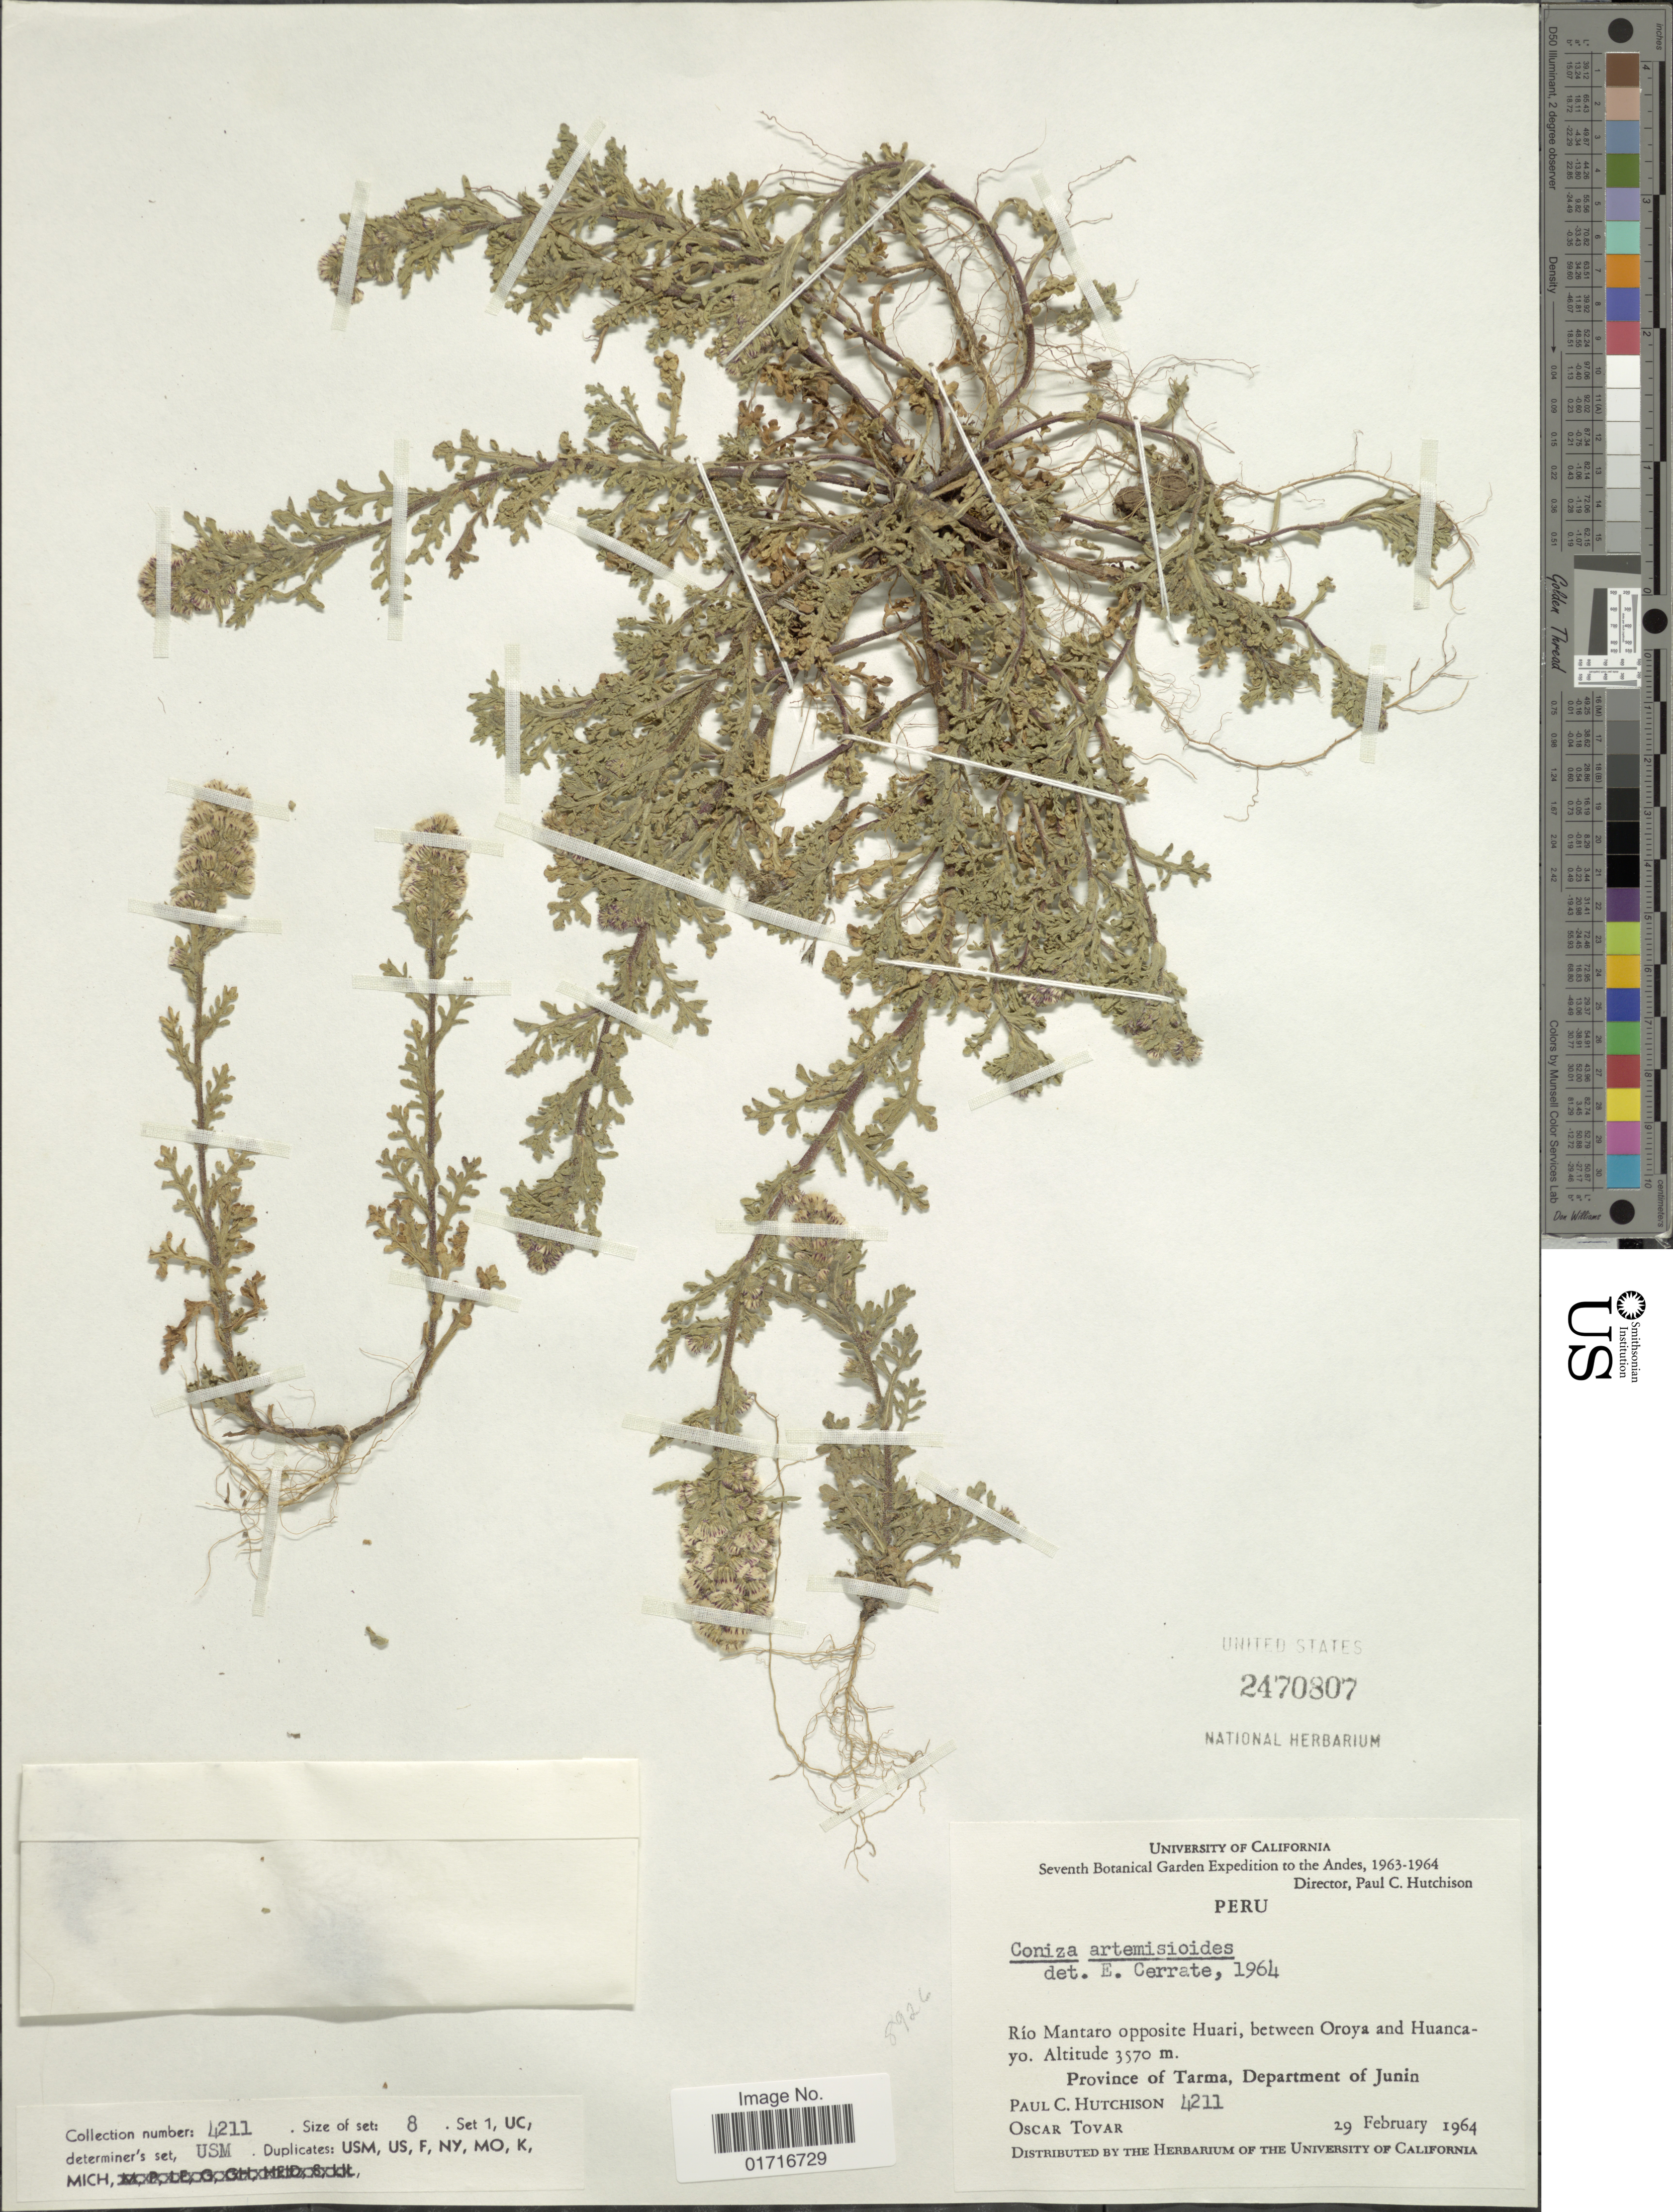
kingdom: Plantae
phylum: Tracheophyta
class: Magnoliopsida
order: Asterales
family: Asteraceae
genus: Conyza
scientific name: Conyza artemisifolia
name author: Meyen & Walp.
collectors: Ó. Tovar & P. C. Hutchison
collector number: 4211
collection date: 1964-02-23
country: Peru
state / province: Junín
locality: Rio Mantaro opposite Huari, between Oroya and Huancayo. Province of Tarma, Department of Junin.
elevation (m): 3570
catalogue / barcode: US 2470807